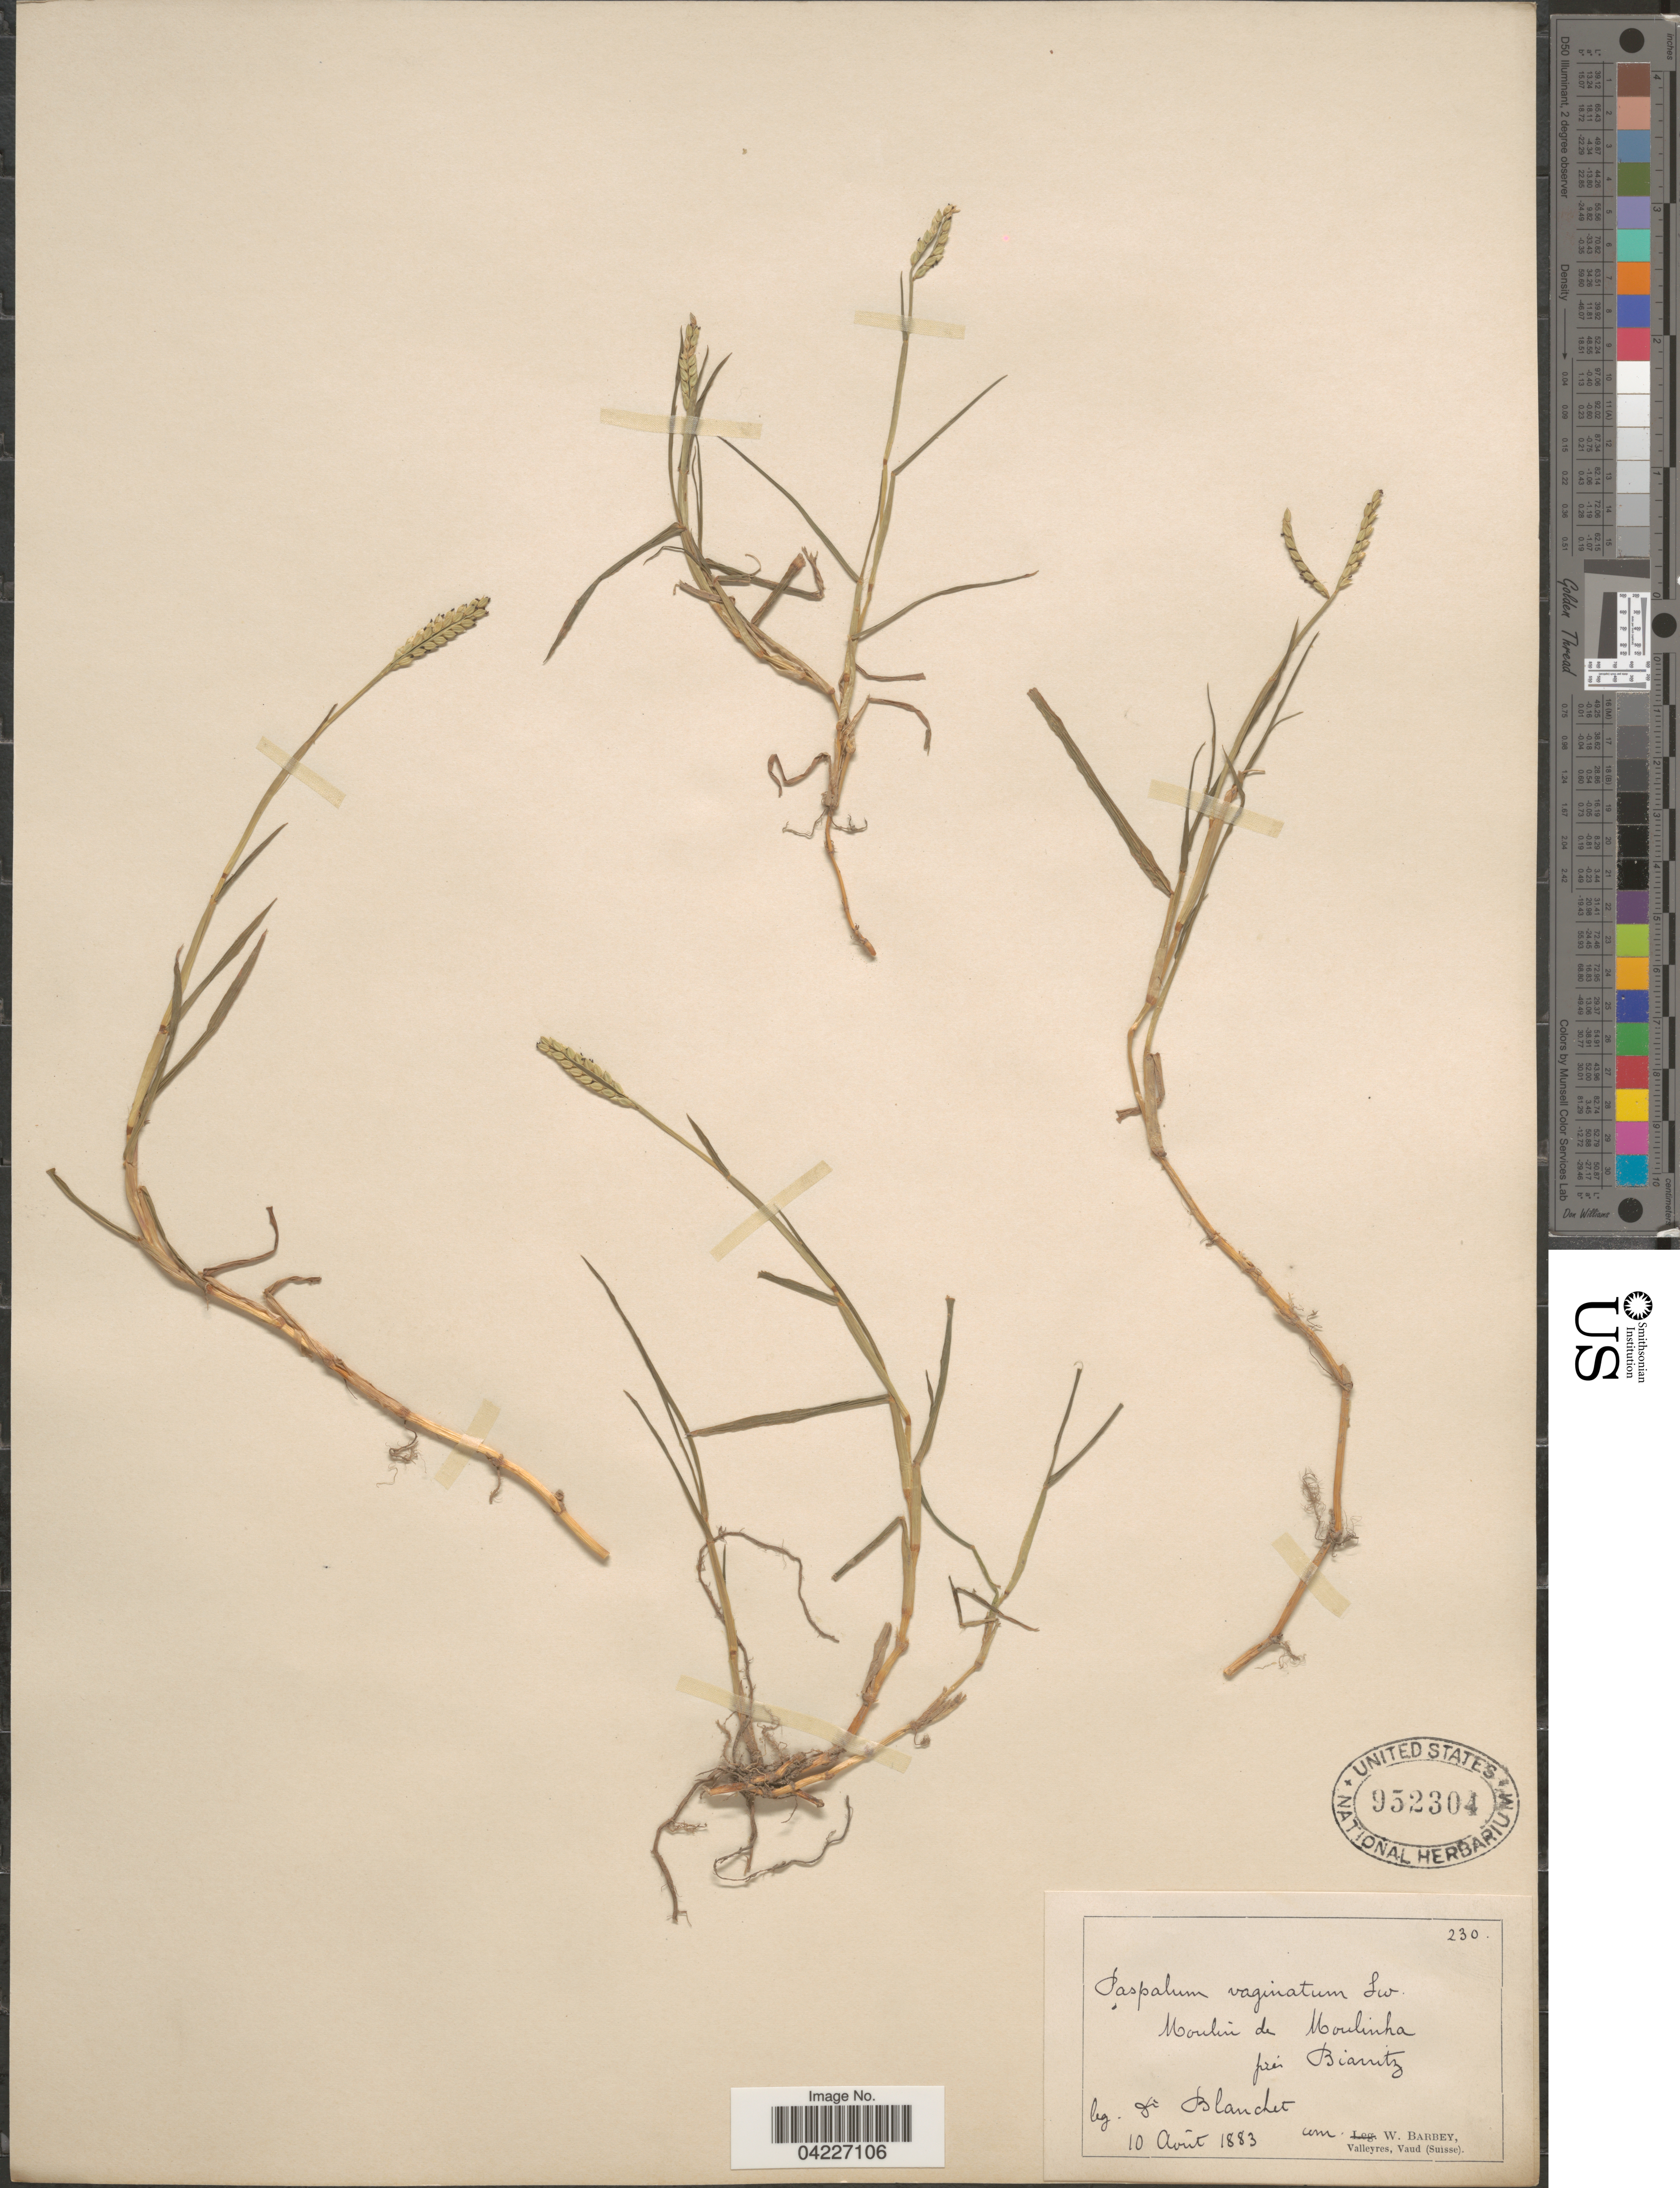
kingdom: Plantae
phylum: Tracheophyta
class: Liliopsida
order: Poales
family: Poaceae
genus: Paspalum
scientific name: Paspalum distichum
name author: L.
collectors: -. Blanchet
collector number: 230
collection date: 1883-08-10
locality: Moulin de Moulinha près Biarritz.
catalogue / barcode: US 952304